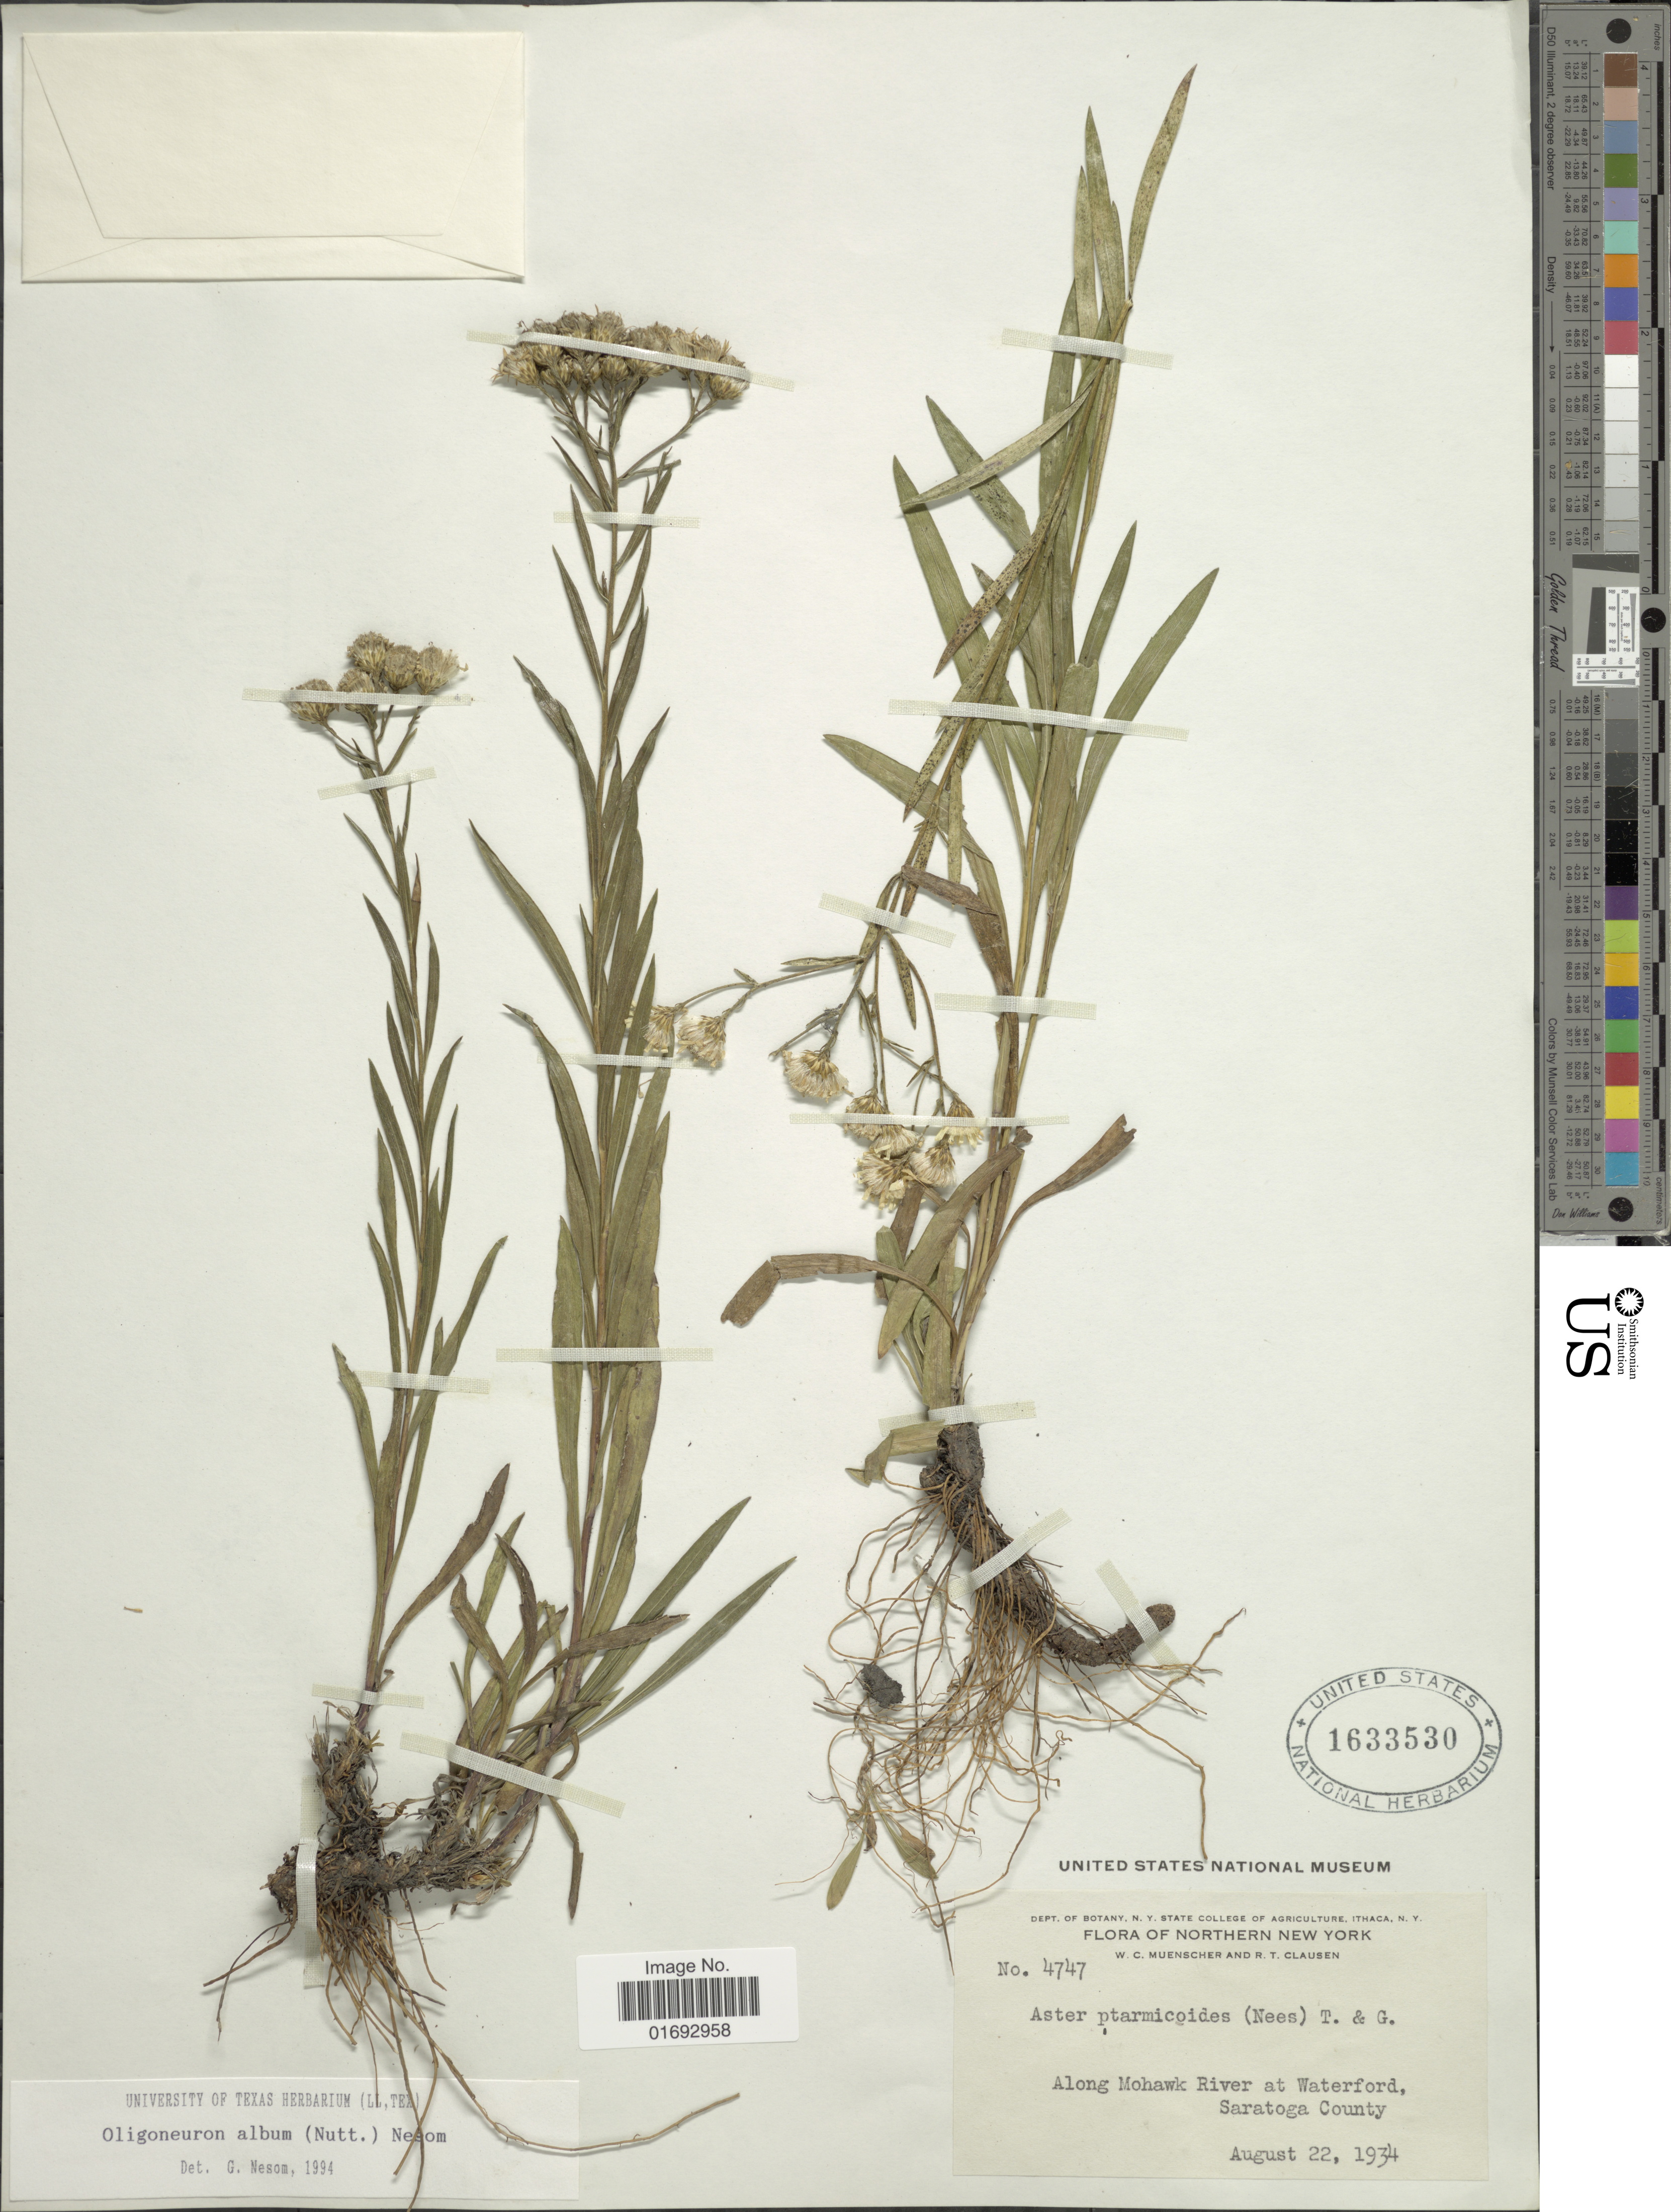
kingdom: Plantae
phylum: Tracheophyta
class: Magnoliopsida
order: Asterales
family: Asteraceae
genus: Oligoneuron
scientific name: Oligoneuron album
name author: (Nutt.) G.L. Nesom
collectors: W. Muenscher & R. T. Clausen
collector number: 4747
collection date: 1934-08-22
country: United States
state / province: New York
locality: Northern New York, along Mohawk River at Waterford, Saratoga County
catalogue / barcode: US 1633530